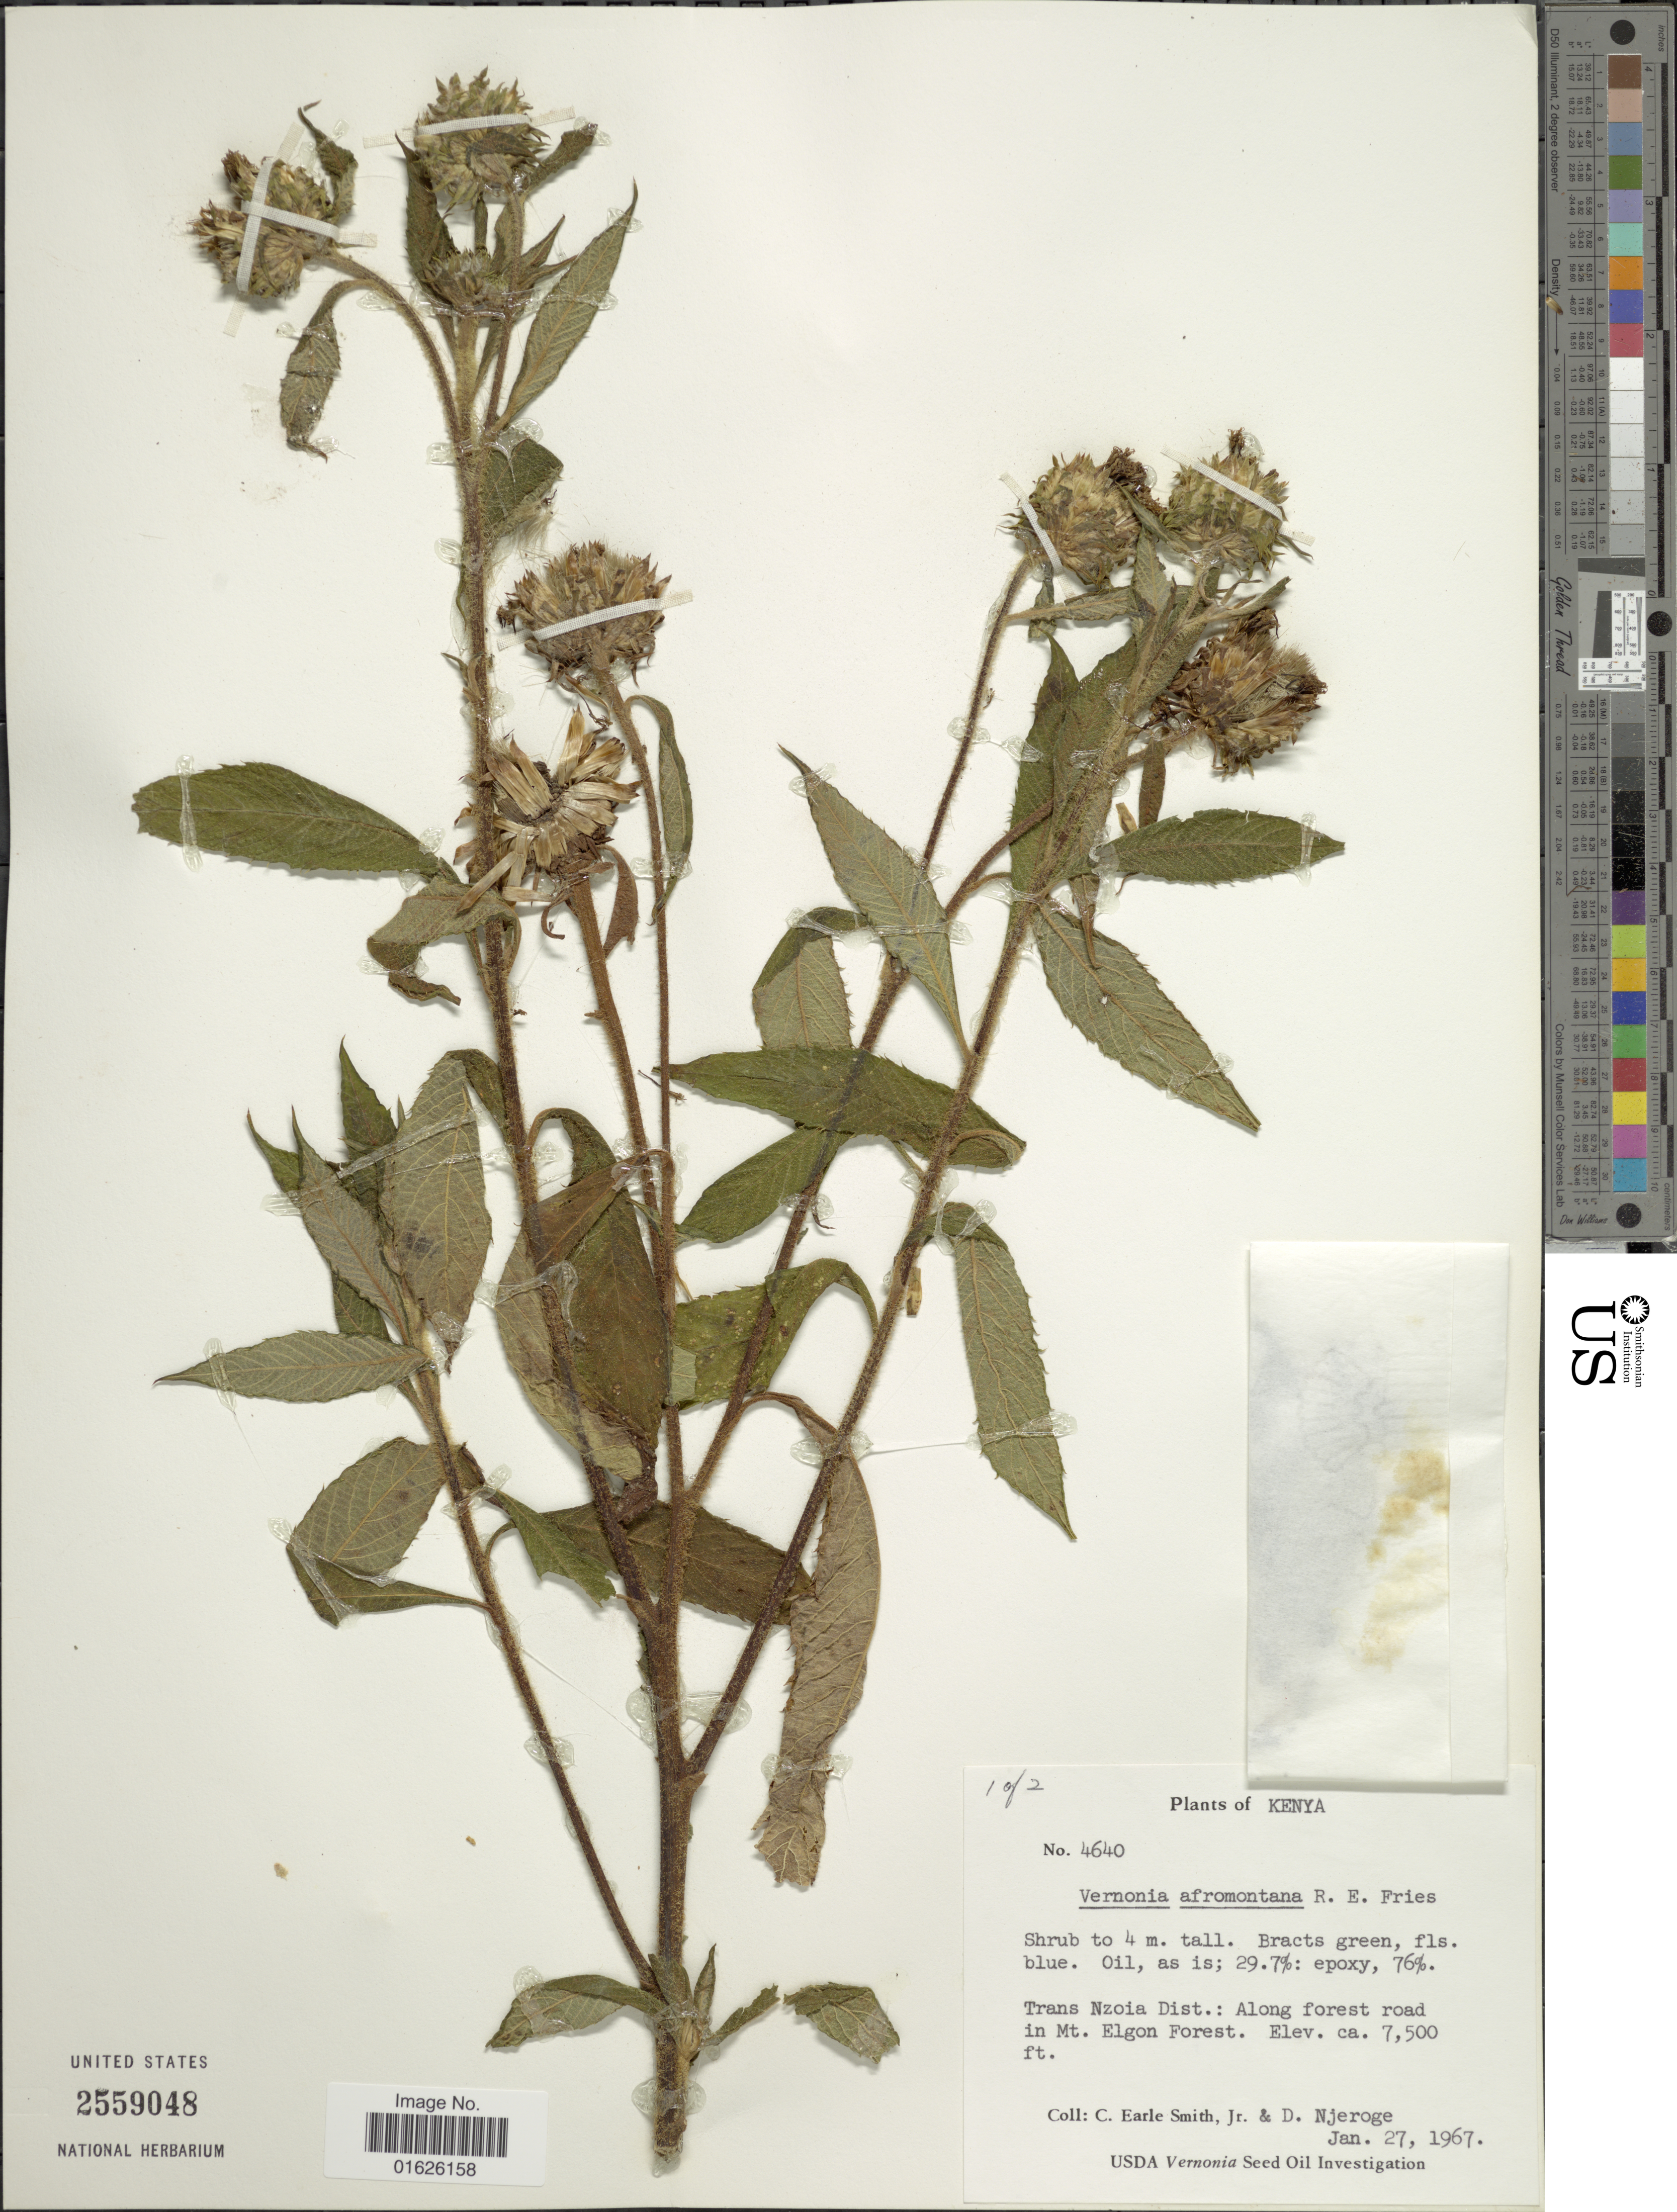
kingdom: Plantae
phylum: Tracheophyta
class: Magnoliopsida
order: Asterales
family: Asteraceae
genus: Centrapalus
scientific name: Centrapalus pauciflorus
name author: (Willd.) H. Rob.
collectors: C. E. Smith Jr. & D. Njeroge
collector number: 4640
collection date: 1967-01-27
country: Kenya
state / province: Trans Nzoia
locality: Trans Nzoia Dist. : Along forest road in Mt. Elgon Forest.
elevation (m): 2286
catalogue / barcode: US 2559048